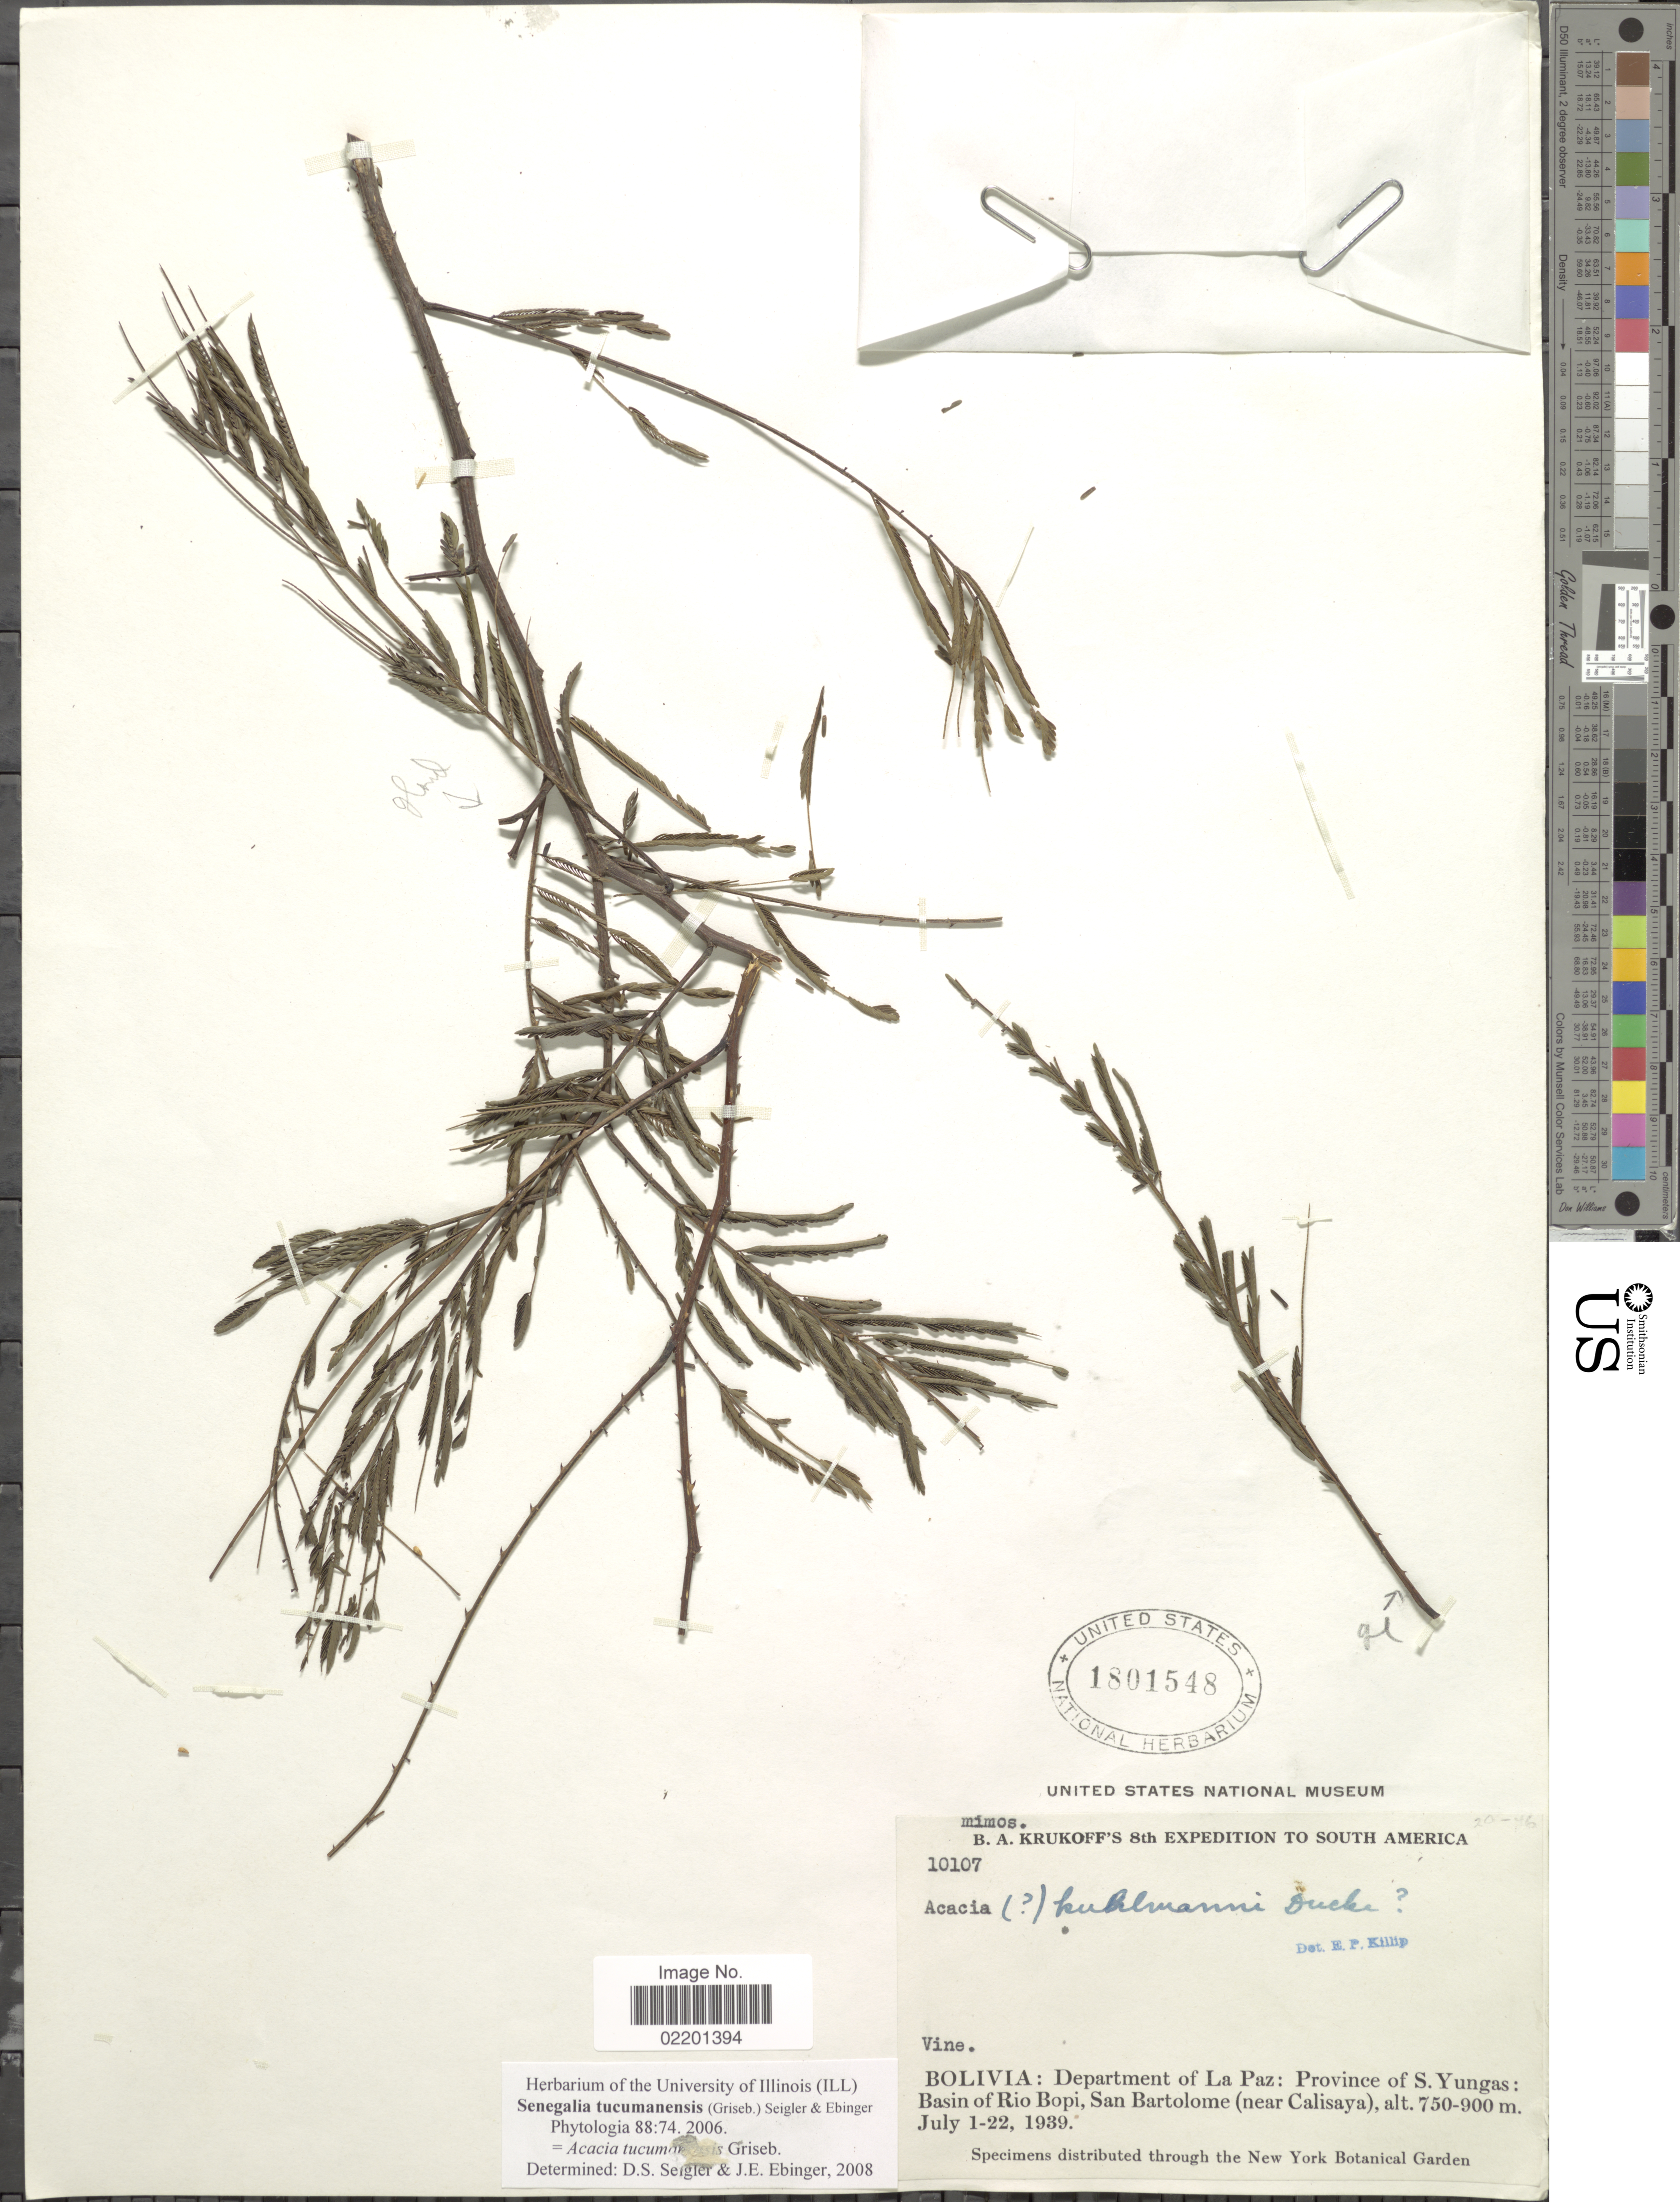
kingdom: Plantae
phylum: Tracheophyta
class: Magnoliopsida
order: Fabales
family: Fabaceae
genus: Senegalia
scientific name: Senegalia tucumanensis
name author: (Griseb.) Seigler & Ebinger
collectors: B. A. Krukoff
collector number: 10107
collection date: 1939-07-01/1939-07-22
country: Bolivia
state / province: La Paz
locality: Bolivia: Department of La Paz, Province of S. Yungas: Basin of Rio Bopi, San Bartolome (near Calisaya)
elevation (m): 750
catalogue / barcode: US 1801548